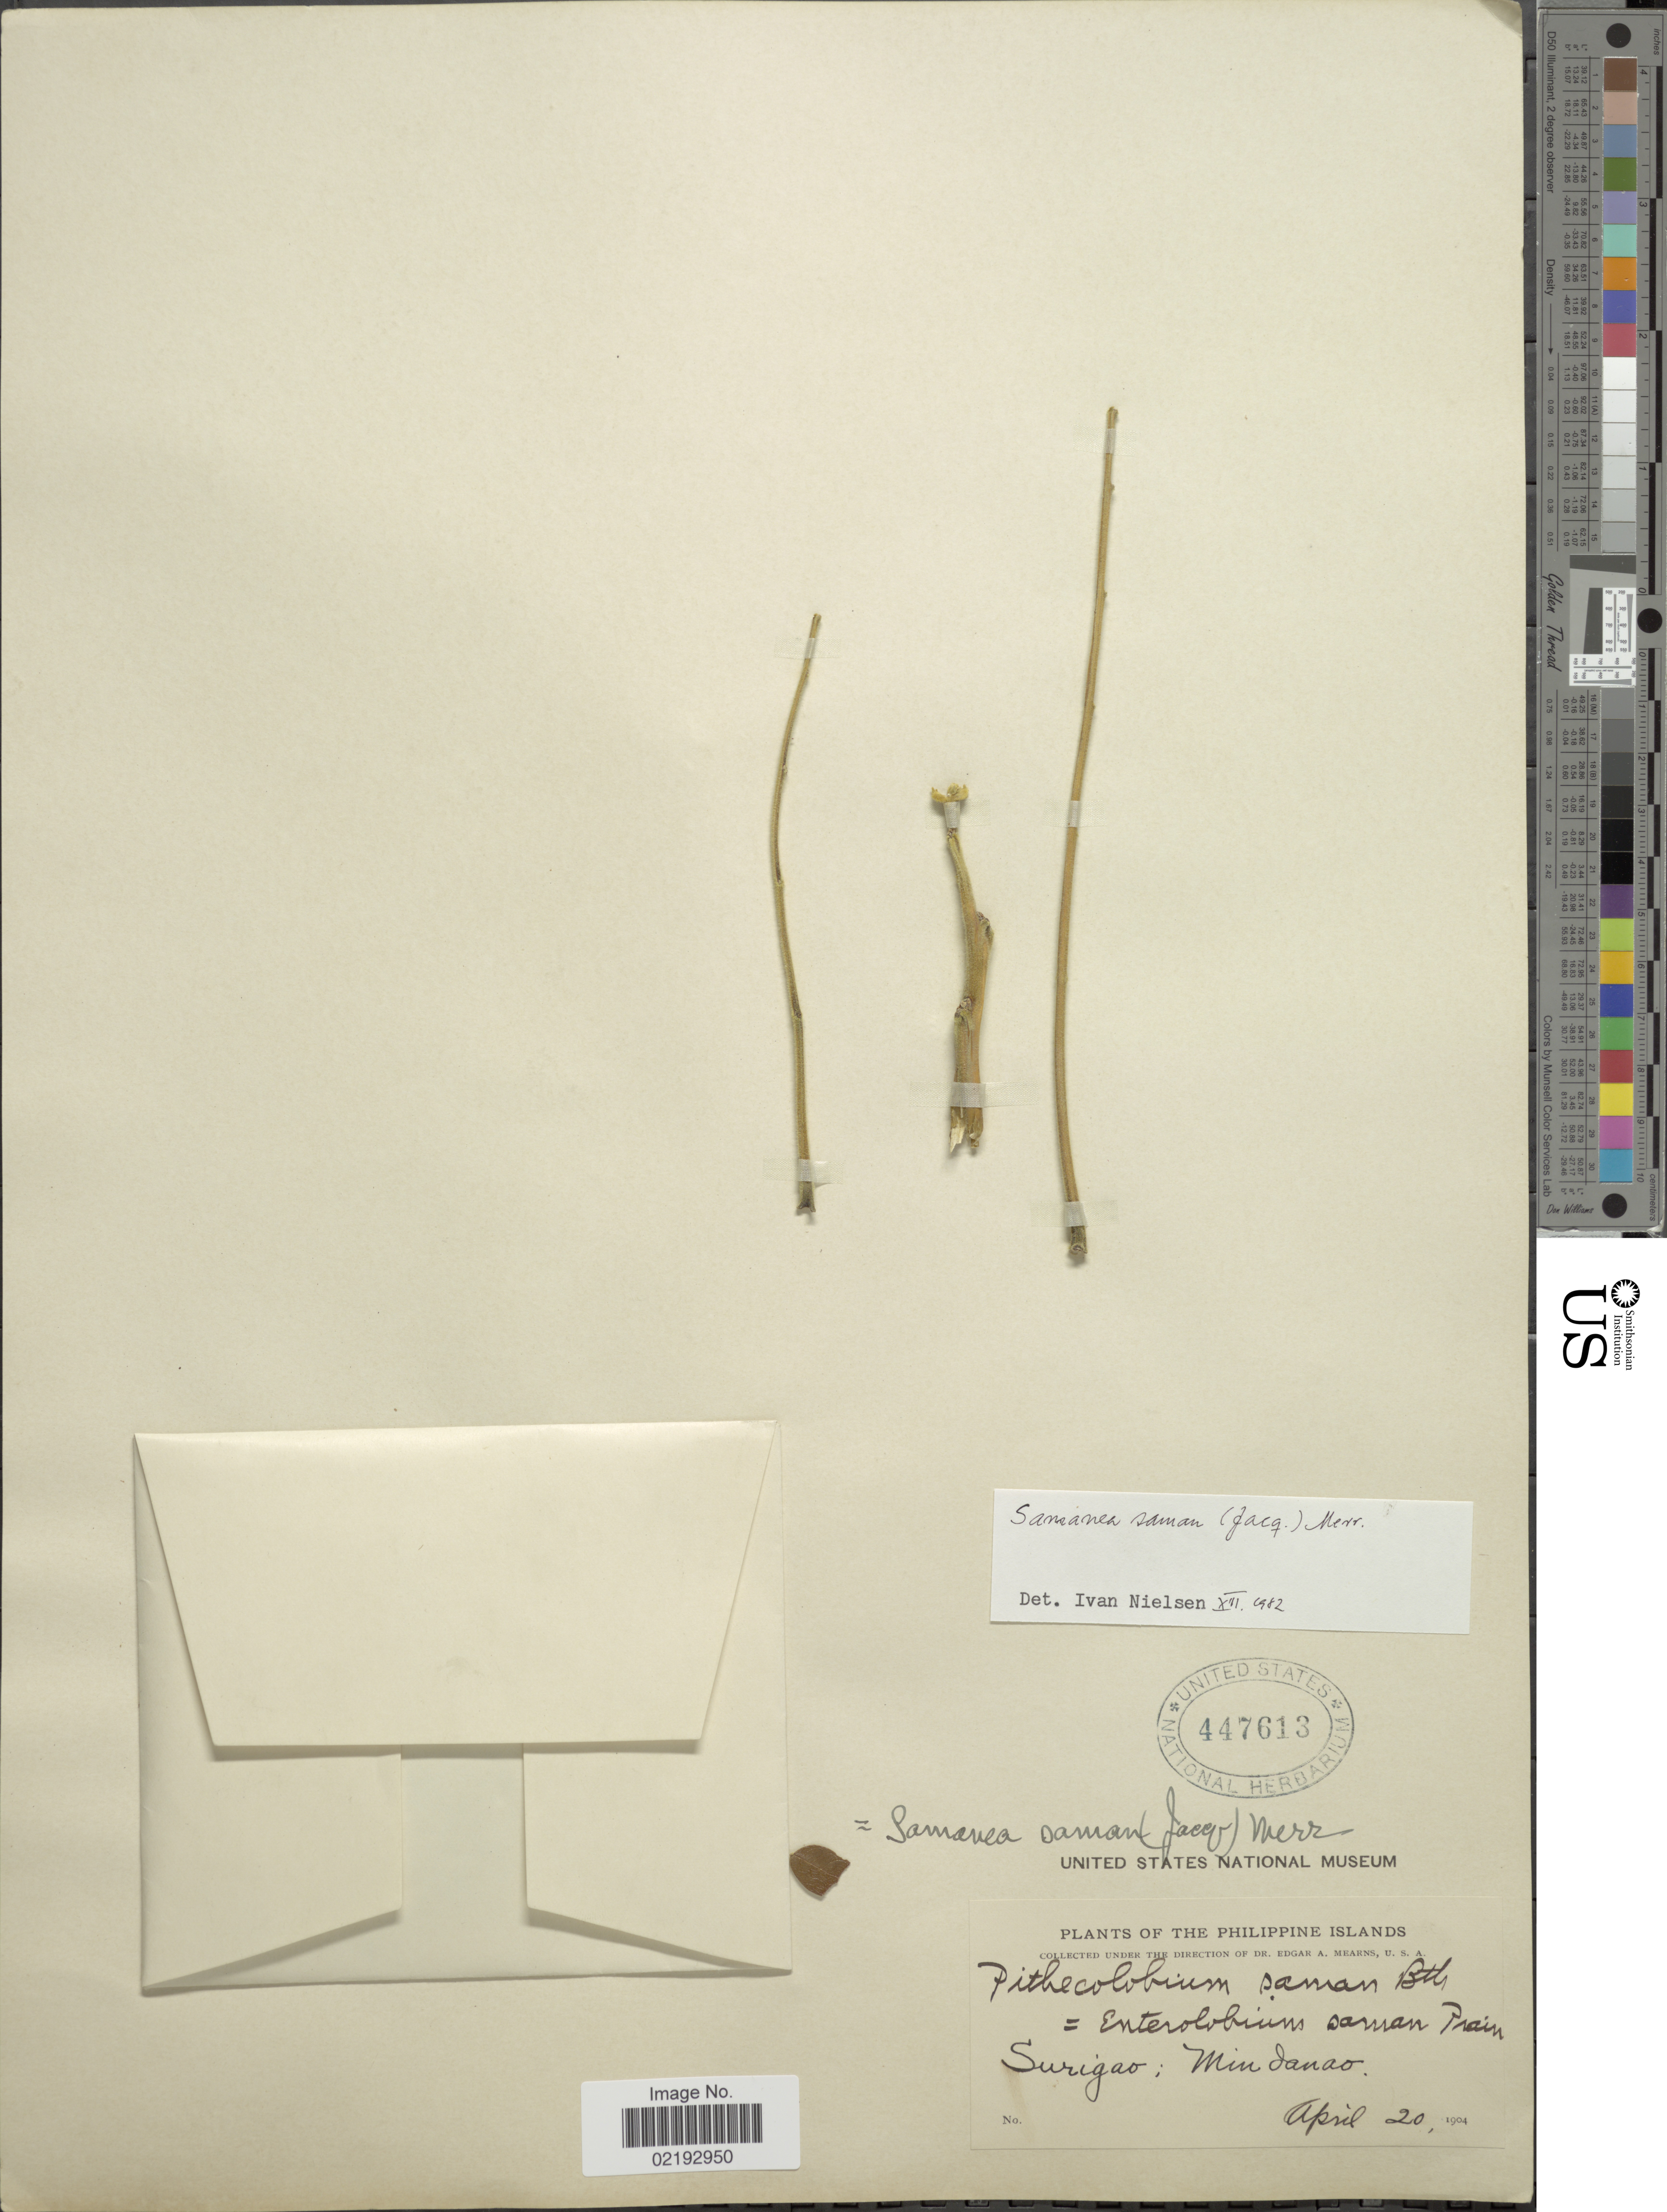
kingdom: Plantae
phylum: Tracheophyta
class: Magnoliopsida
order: Fabales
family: Fabaceae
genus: Samanea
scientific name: Samanea saman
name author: (Jacq.) Merr.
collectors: E. A. Mearns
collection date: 1904-04-20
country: Philippines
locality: Philippine Islands, Surigao, Mindanao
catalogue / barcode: US 447613